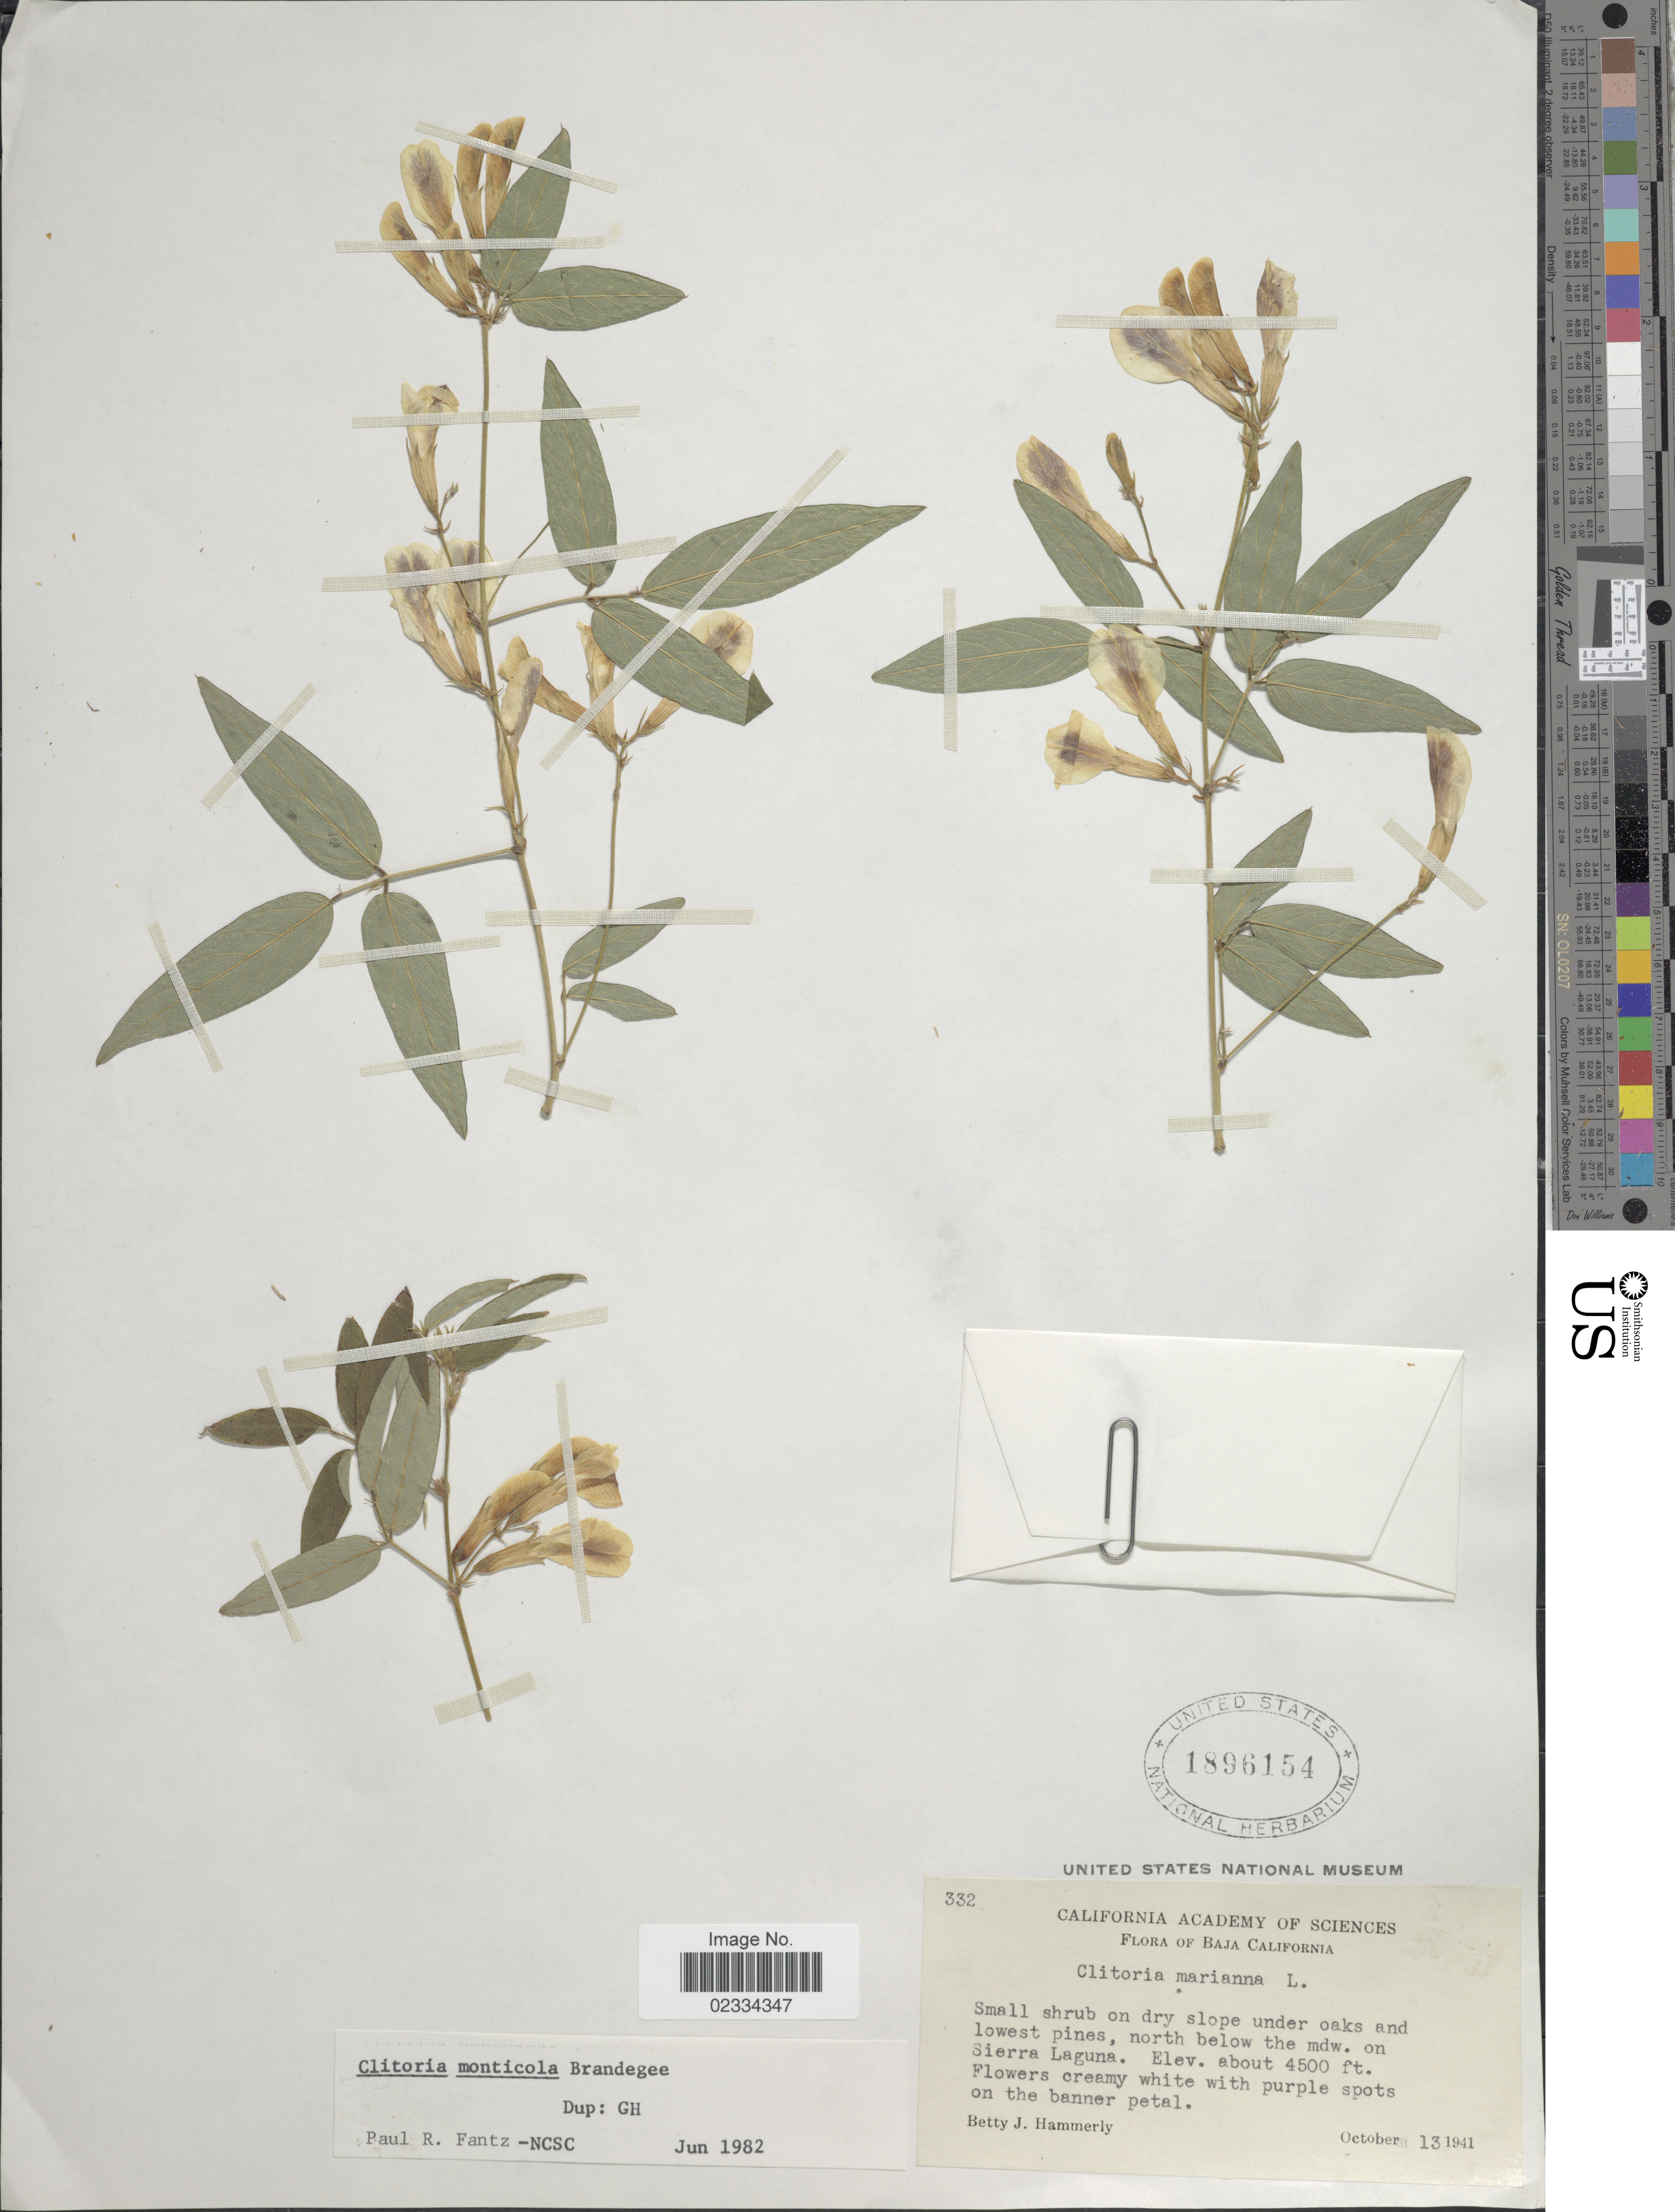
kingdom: Plantae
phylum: Tracheophyta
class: Magnoliopsida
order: Fabales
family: Fabaceae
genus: Clitoria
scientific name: Clitoria mariana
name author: L.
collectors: B. J. Hammerly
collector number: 332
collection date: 1941-10-13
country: Mexico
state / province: Baja California Sur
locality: North below the mdw. on Sierra Laguna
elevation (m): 1372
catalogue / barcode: US 1896154